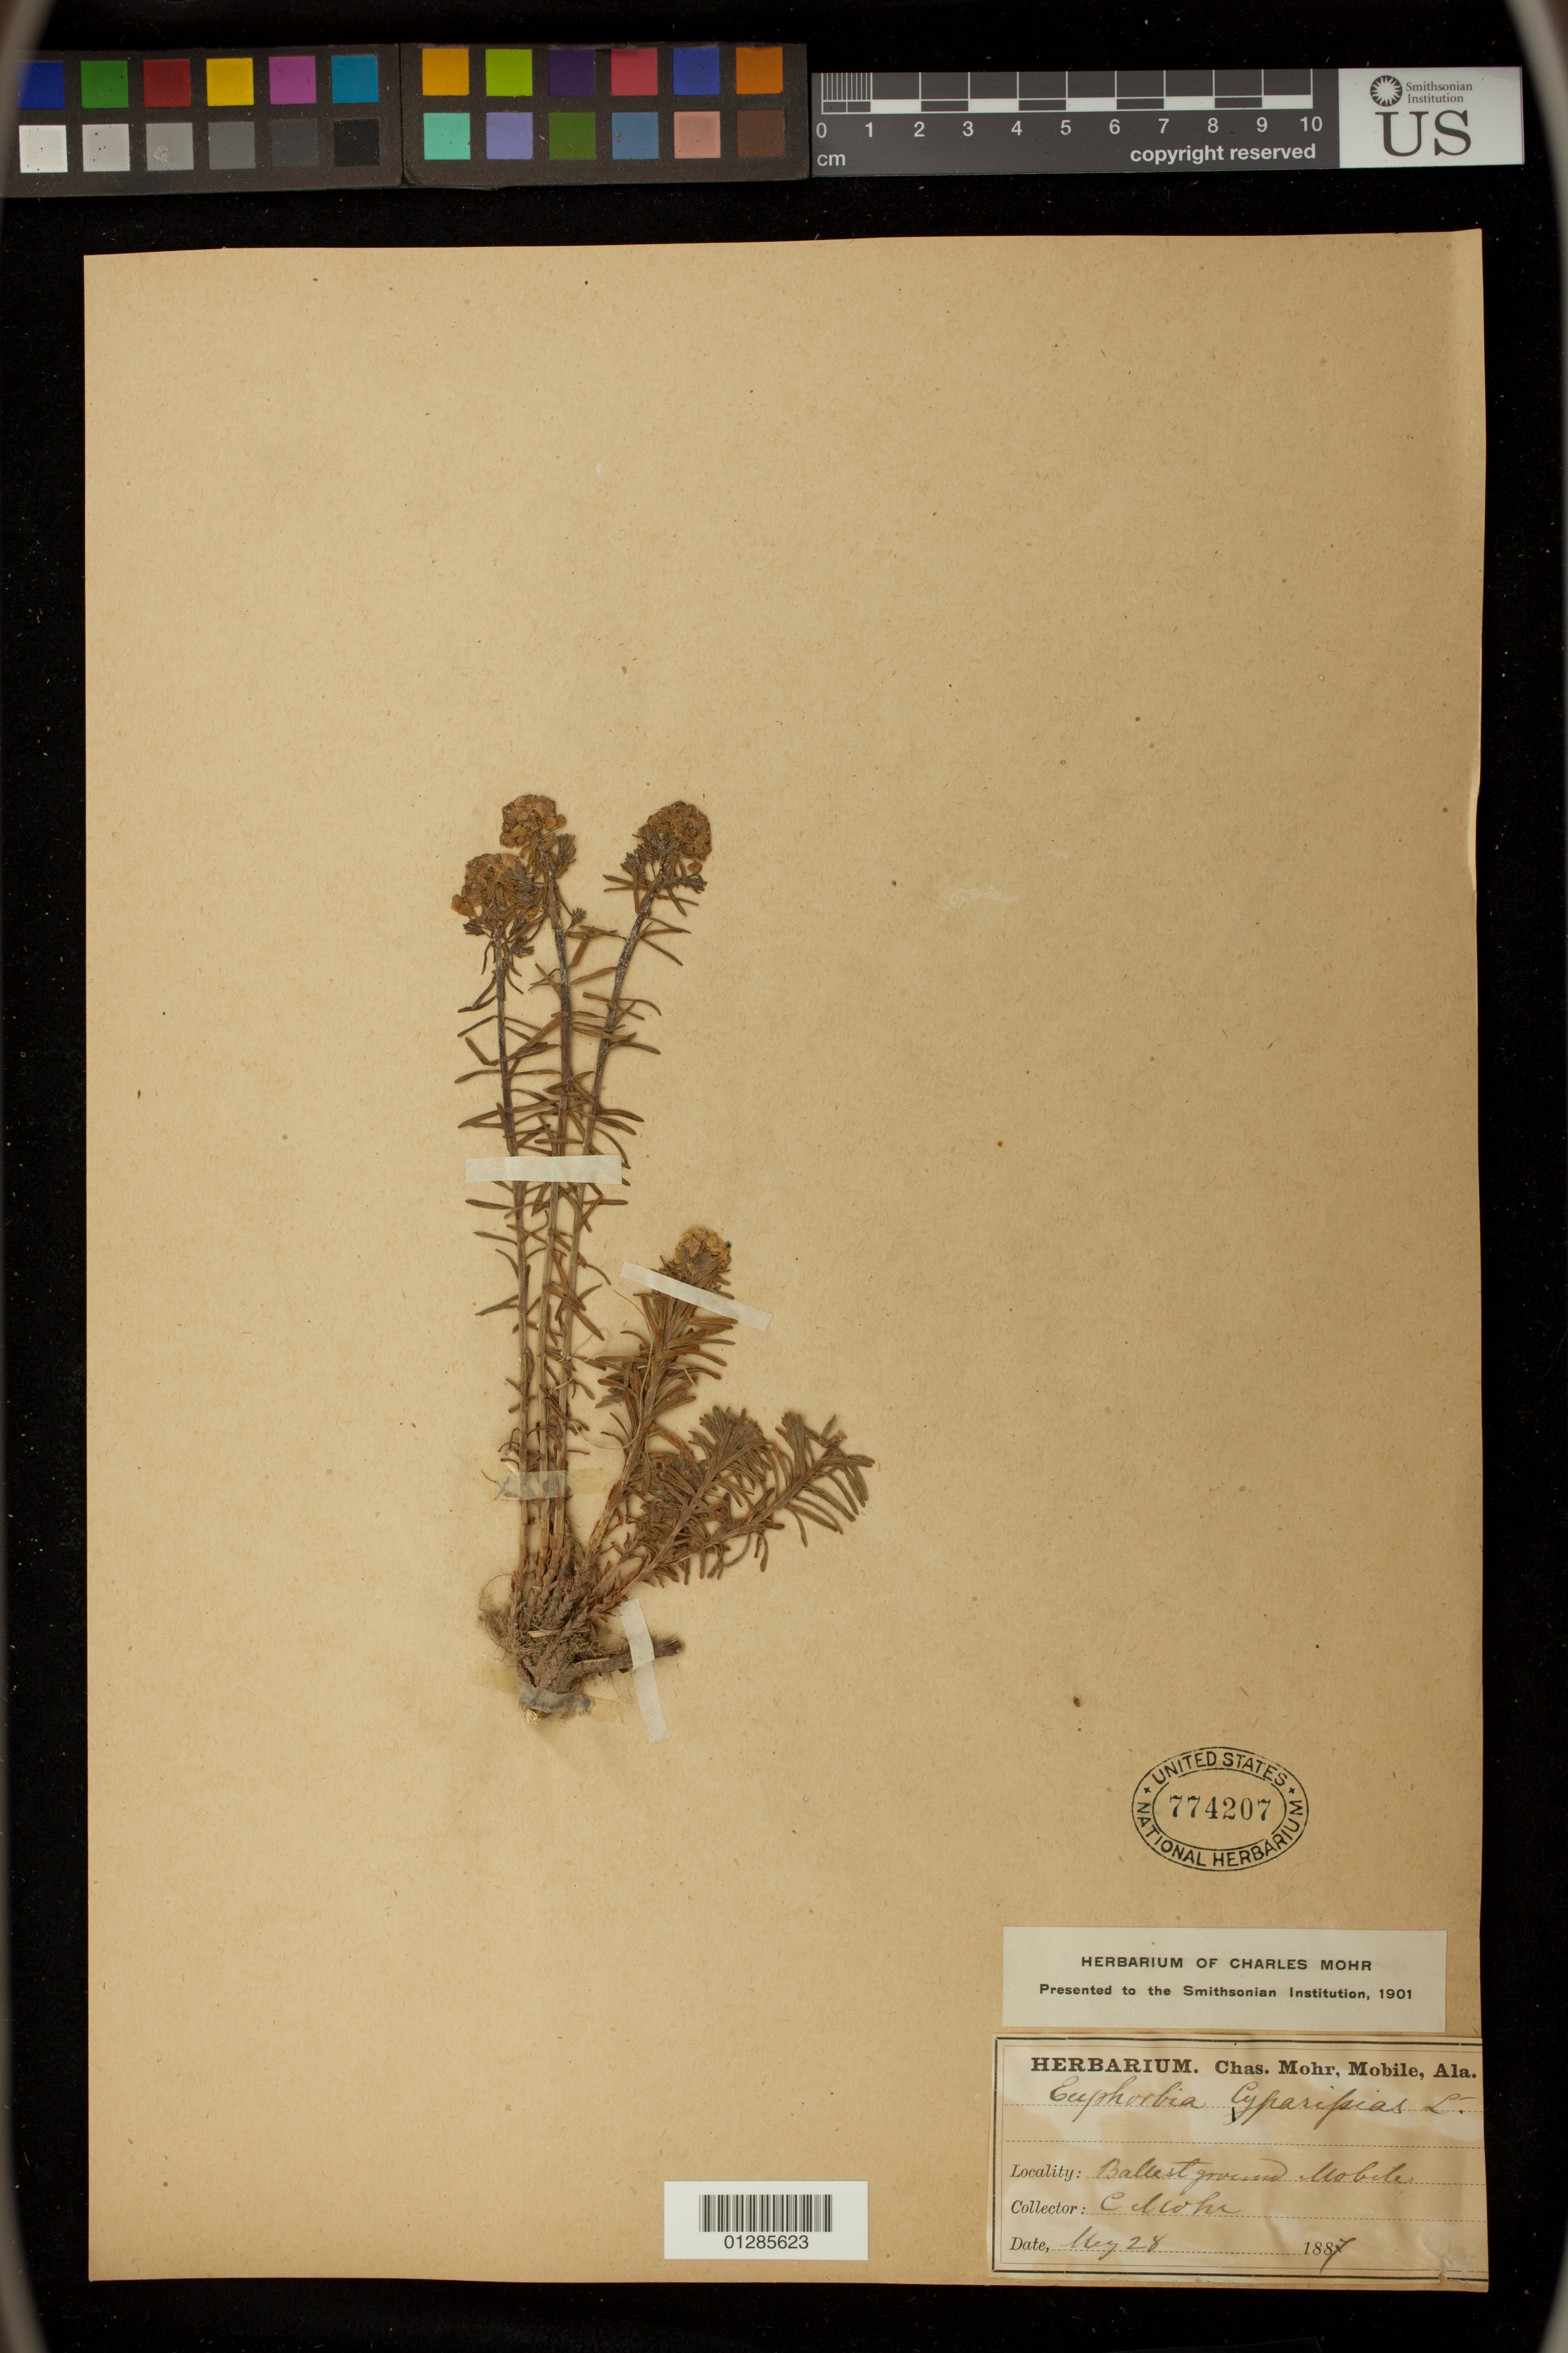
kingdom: Plantae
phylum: Tracheophyta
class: Magnoliopsida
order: Malpighiales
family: Euphorbiaceae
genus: Euphorbia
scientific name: Euphorbia cyparissias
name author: L.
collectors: Mohr, C. T. (herbarium)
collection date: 1887-05-28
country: United States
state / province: Alabama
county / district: Mobile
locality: Ballast ground Mobile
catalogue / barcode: US 774207